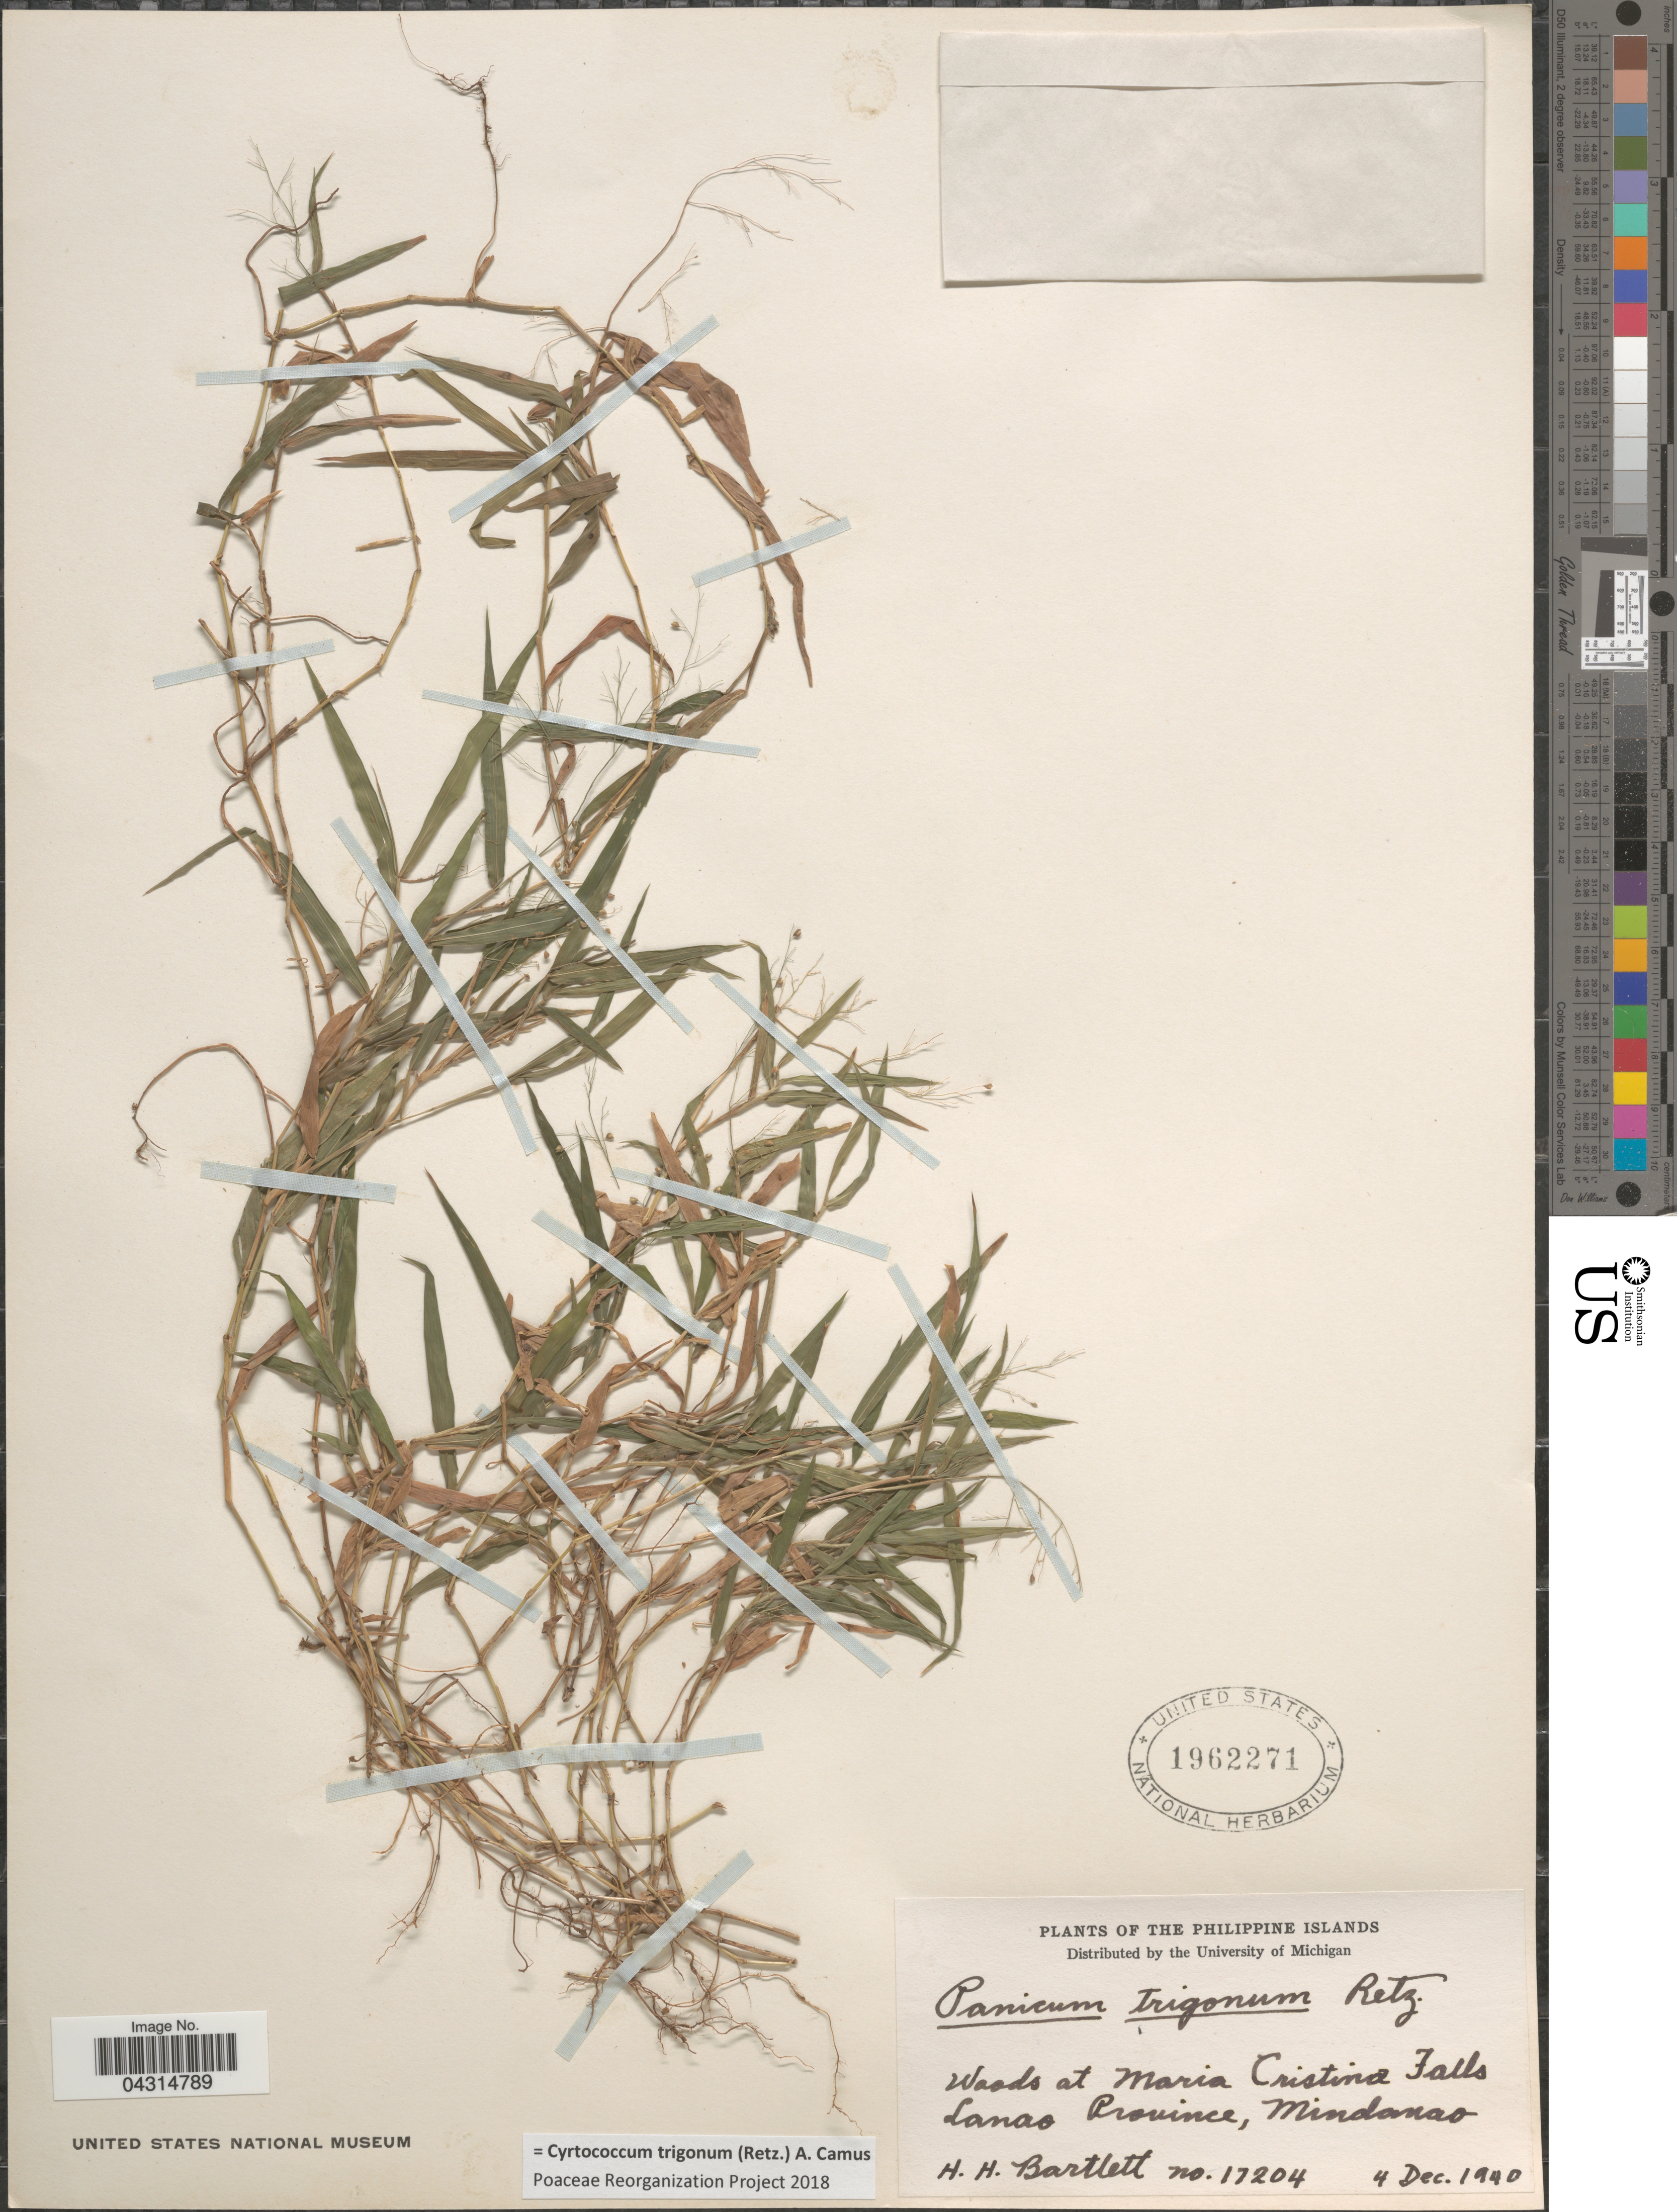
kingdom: Plantae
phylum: Tracheophyta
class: Liliopsida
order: Poales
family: Poaceae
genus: Cyrtococcum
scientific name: Cyrtococcum trigonum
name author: (Retz.) A. Camus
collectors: H. H. Bartlett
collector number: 17204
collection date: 1940-12-04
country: Philippines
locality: Philippine Islands. Woods at Maria Cristina Falls Lamao Province, Mindanao.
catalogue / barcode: US 1962271